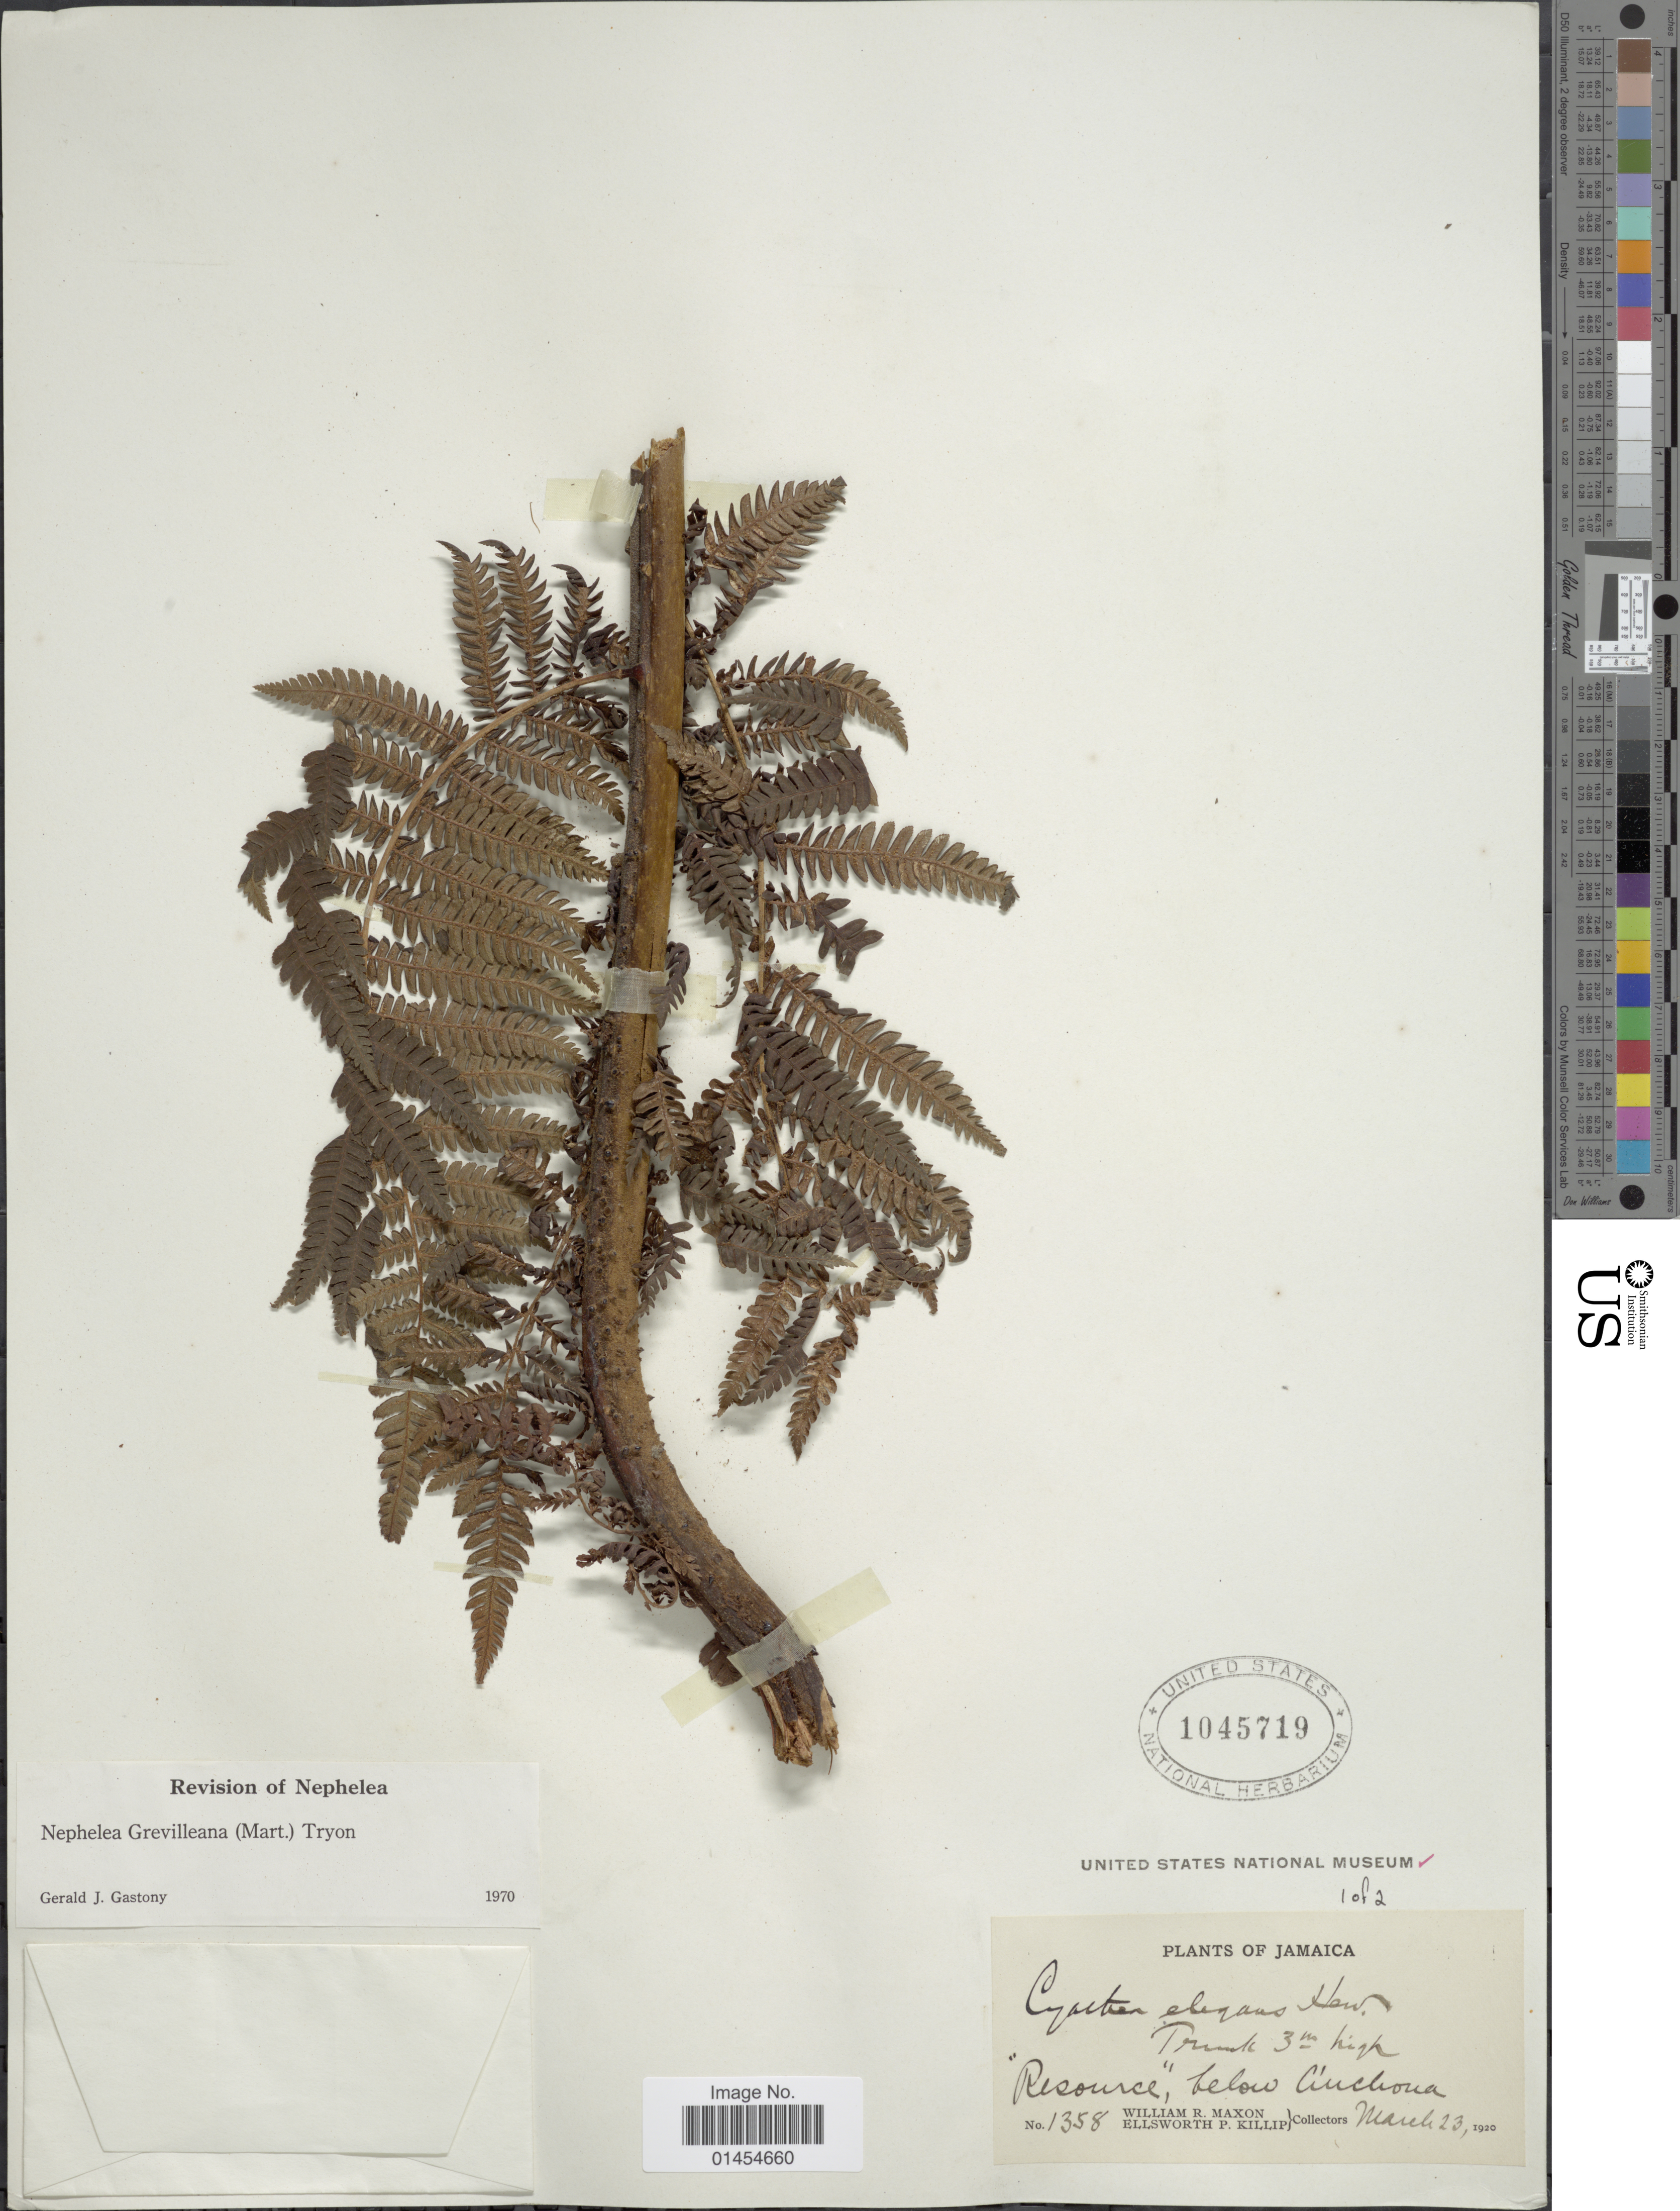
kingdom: Plantae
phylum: Tracheophyta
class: Polypodiopsida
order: Cyatheales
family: Cyatheaceae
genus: Alsophila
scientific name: Alsophila grevilleana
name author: (Mart.) D.S. Conant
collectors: W. R. Maxon & E. P. Killip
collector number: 1358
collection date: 1920-03-23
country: Jamaica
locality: Resource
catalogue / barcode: US 1045719